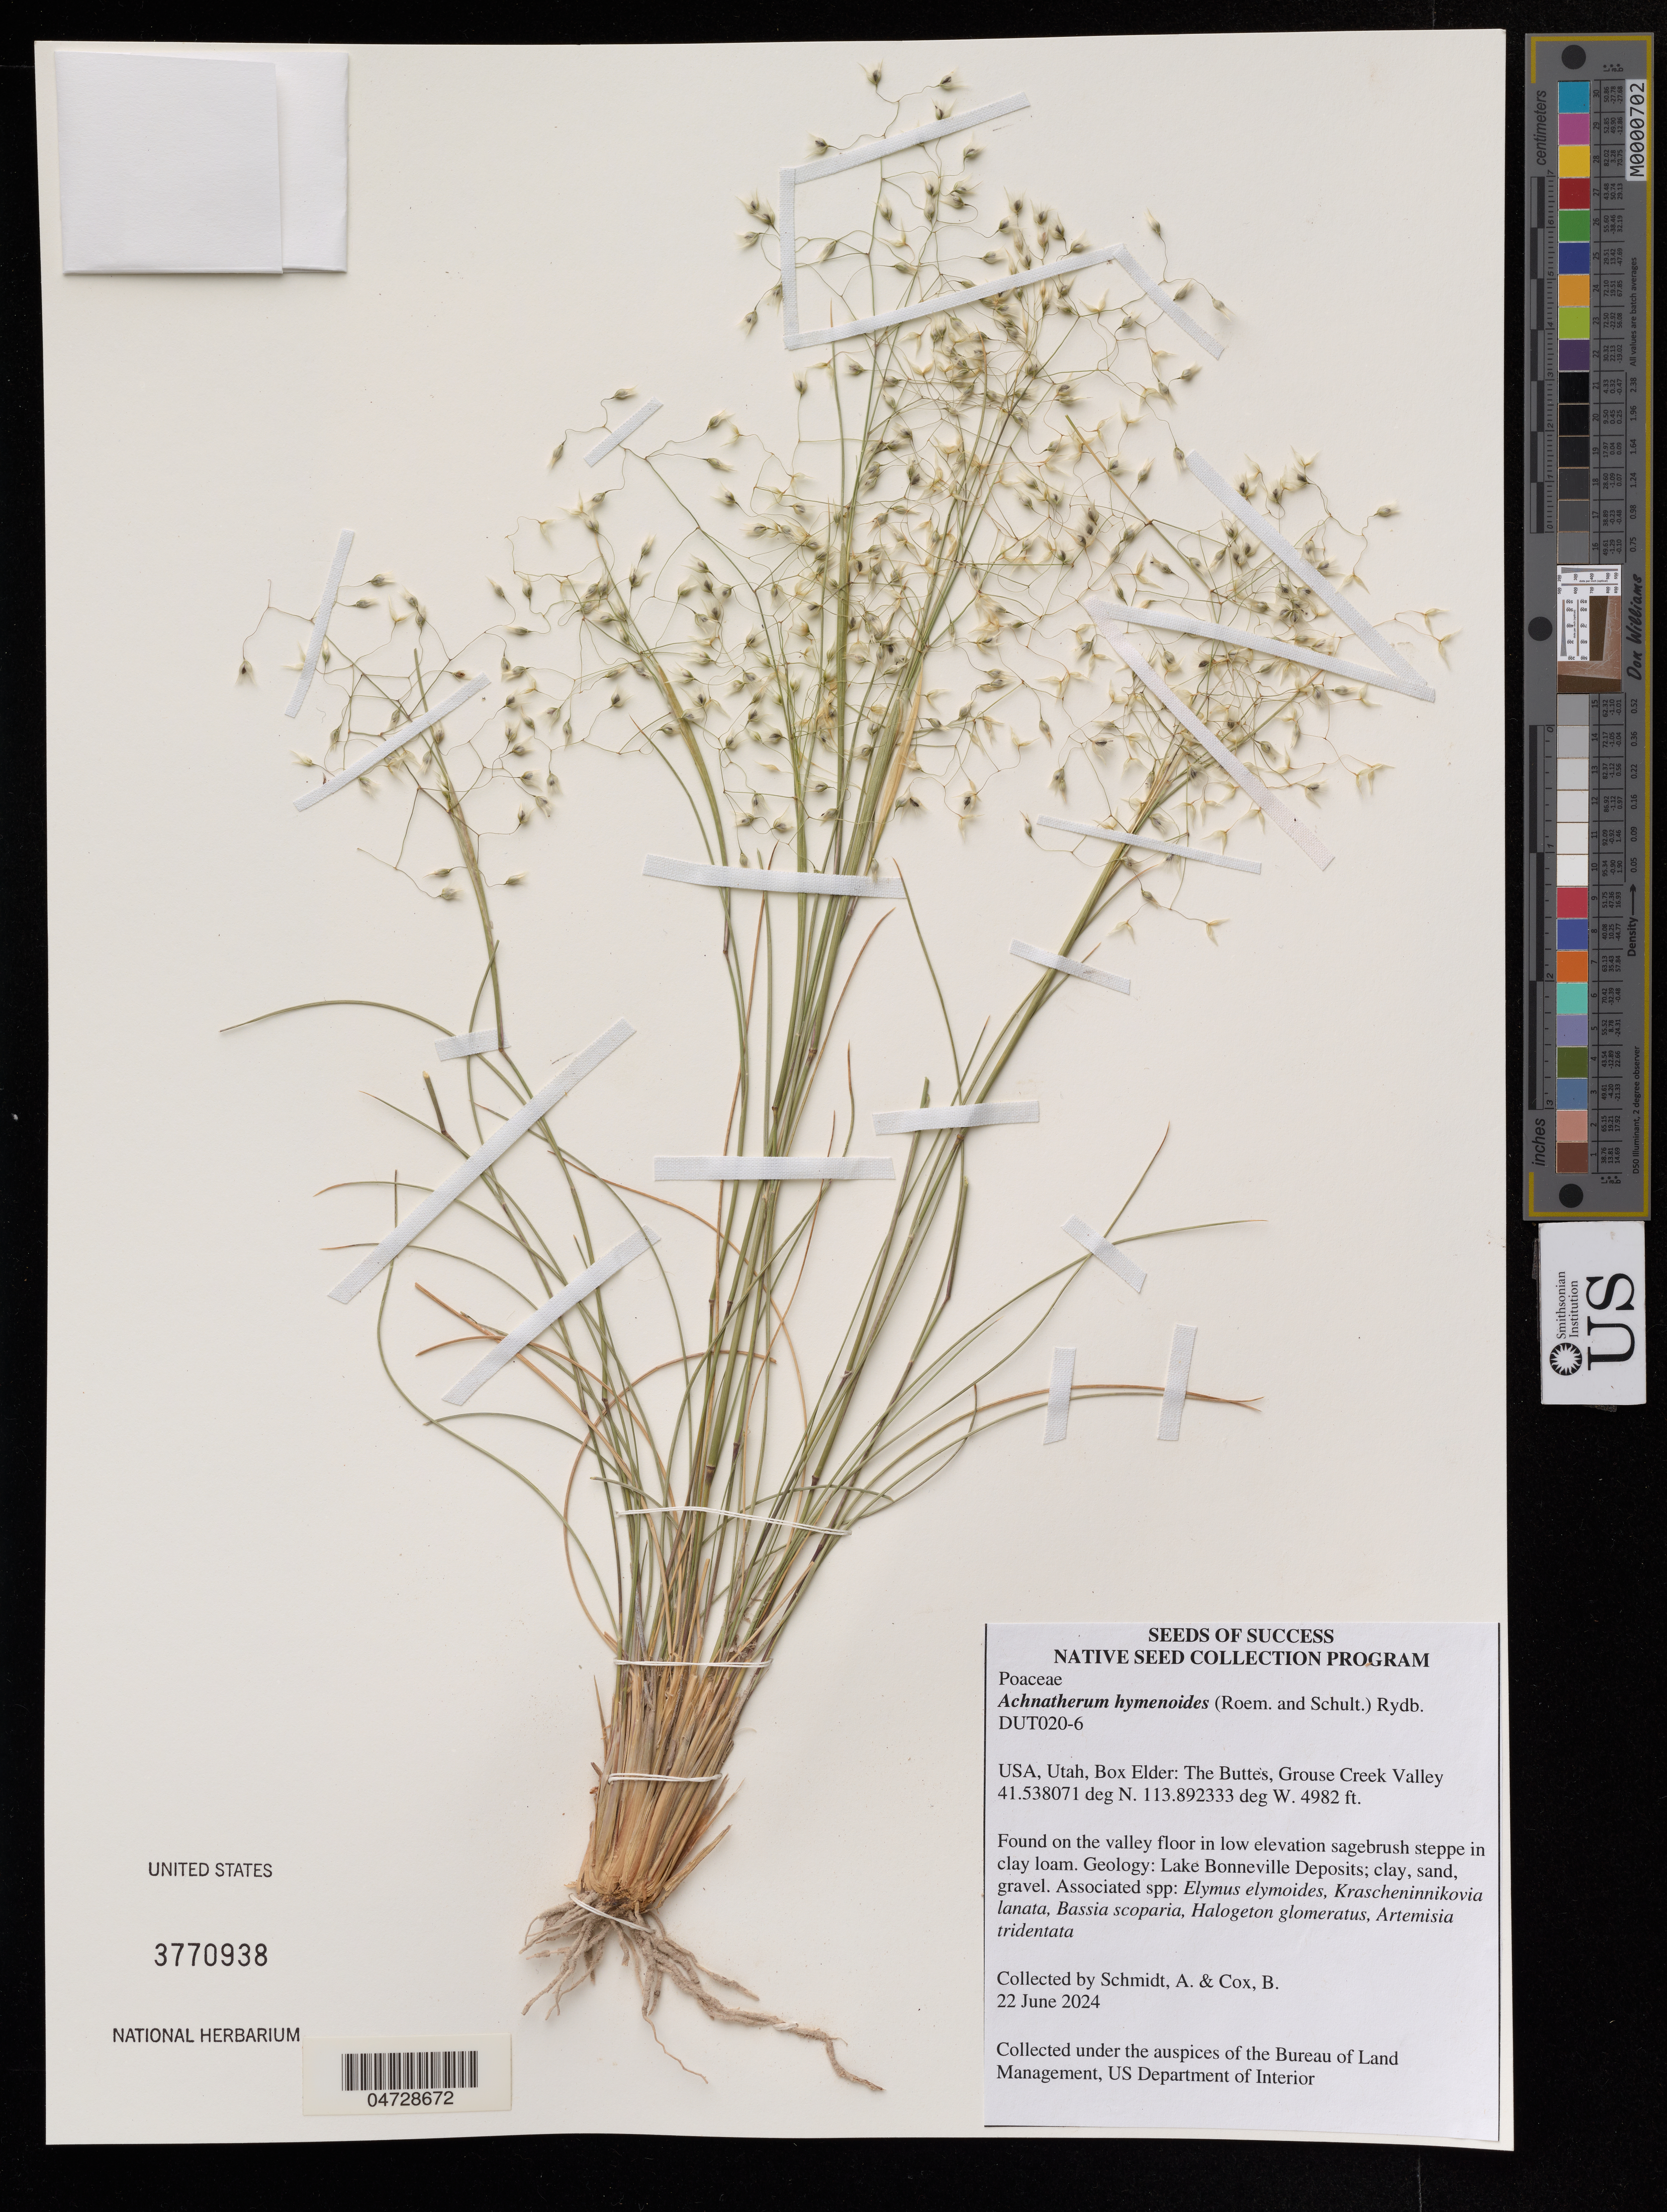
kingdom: Plantae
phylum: Tracheophyta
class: Liliopsida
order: Poales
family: Poaceae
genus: Achnatherum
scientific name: Achnatherum hymenoides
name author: (Roem. & Schult.) Barkworth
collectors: A. Schmidt & B. Cox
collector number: DUT020-6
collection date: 2024-06-22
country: United States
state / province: Utah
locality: Box Elder: The Buttes, Grouse Creek Valley.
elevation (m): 1519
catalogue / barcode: US 3770938